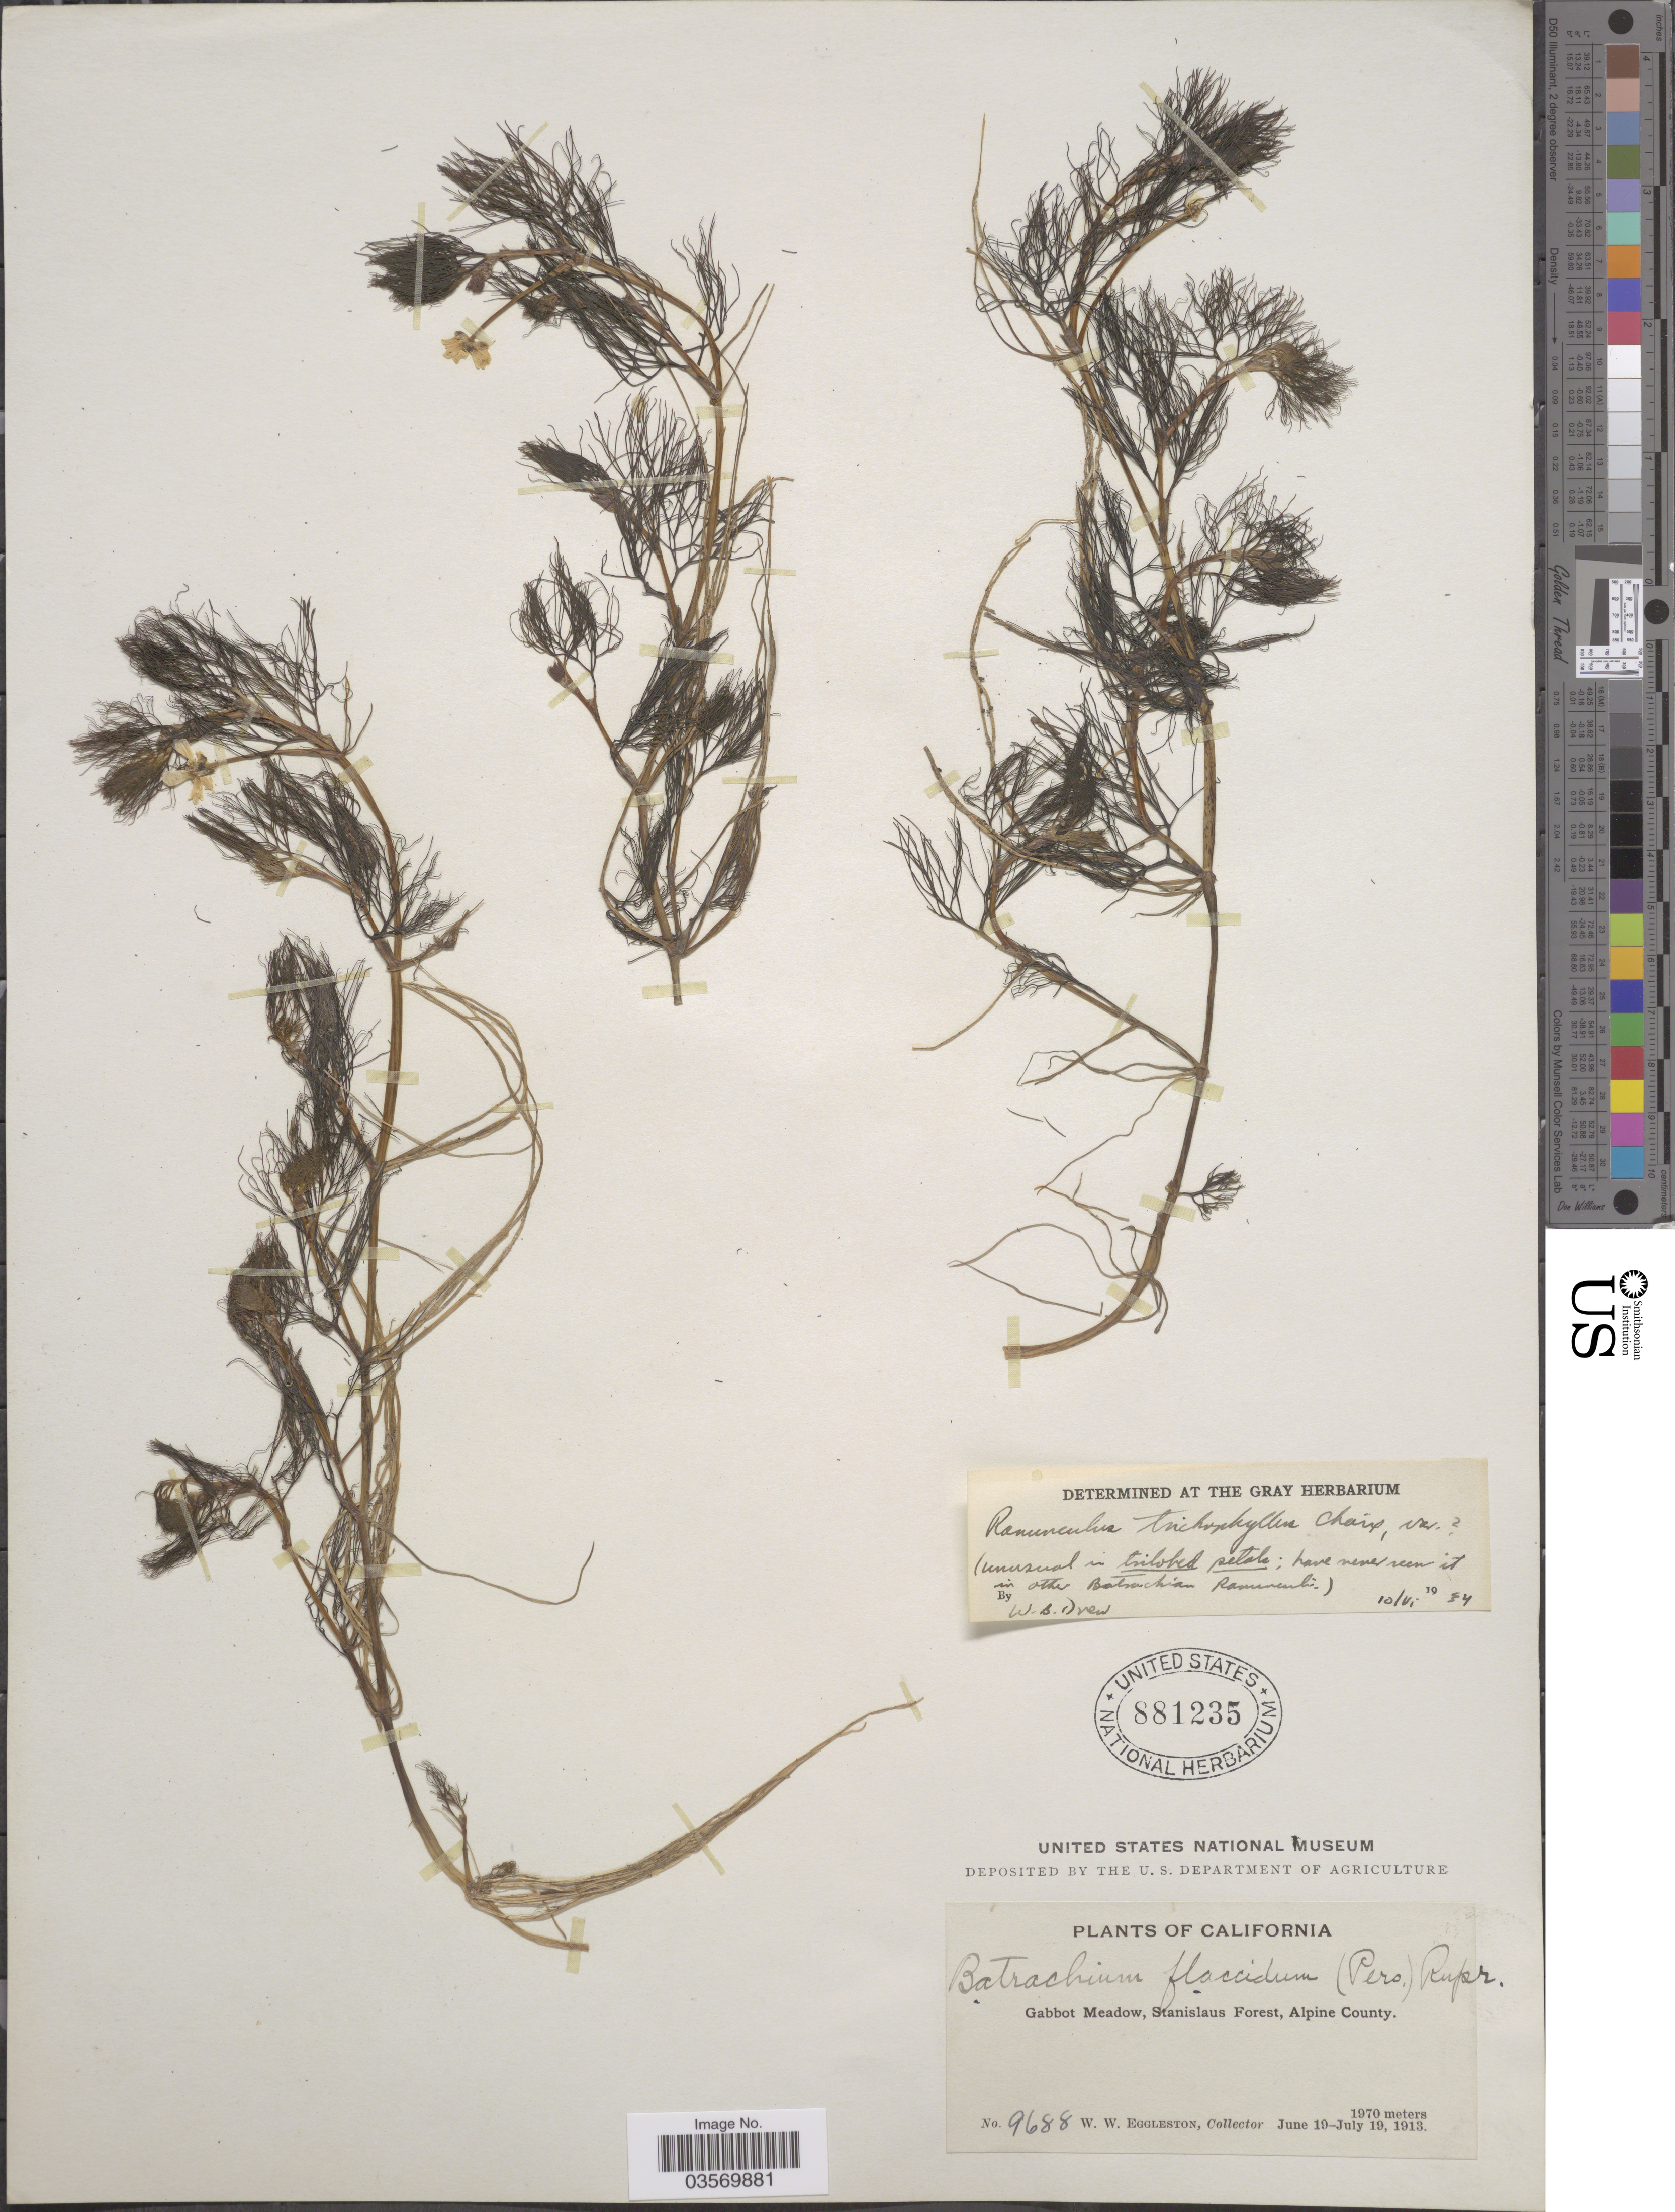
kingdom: Plantae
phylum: Tracheophyta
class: Magnoliopsida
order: Ranunculales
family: Ranunculaceae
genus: Ranunculus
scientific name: Ranunculus trichophyllus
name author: Chaix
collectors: W. W. Eggleston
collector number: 9688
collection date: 1913-06-19/1913-07-19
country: United States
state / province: California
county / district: Alpine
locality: Gabbot Meadow, Stanislaus Forest, Alpine County.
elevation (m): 1970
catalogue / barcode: US 881235